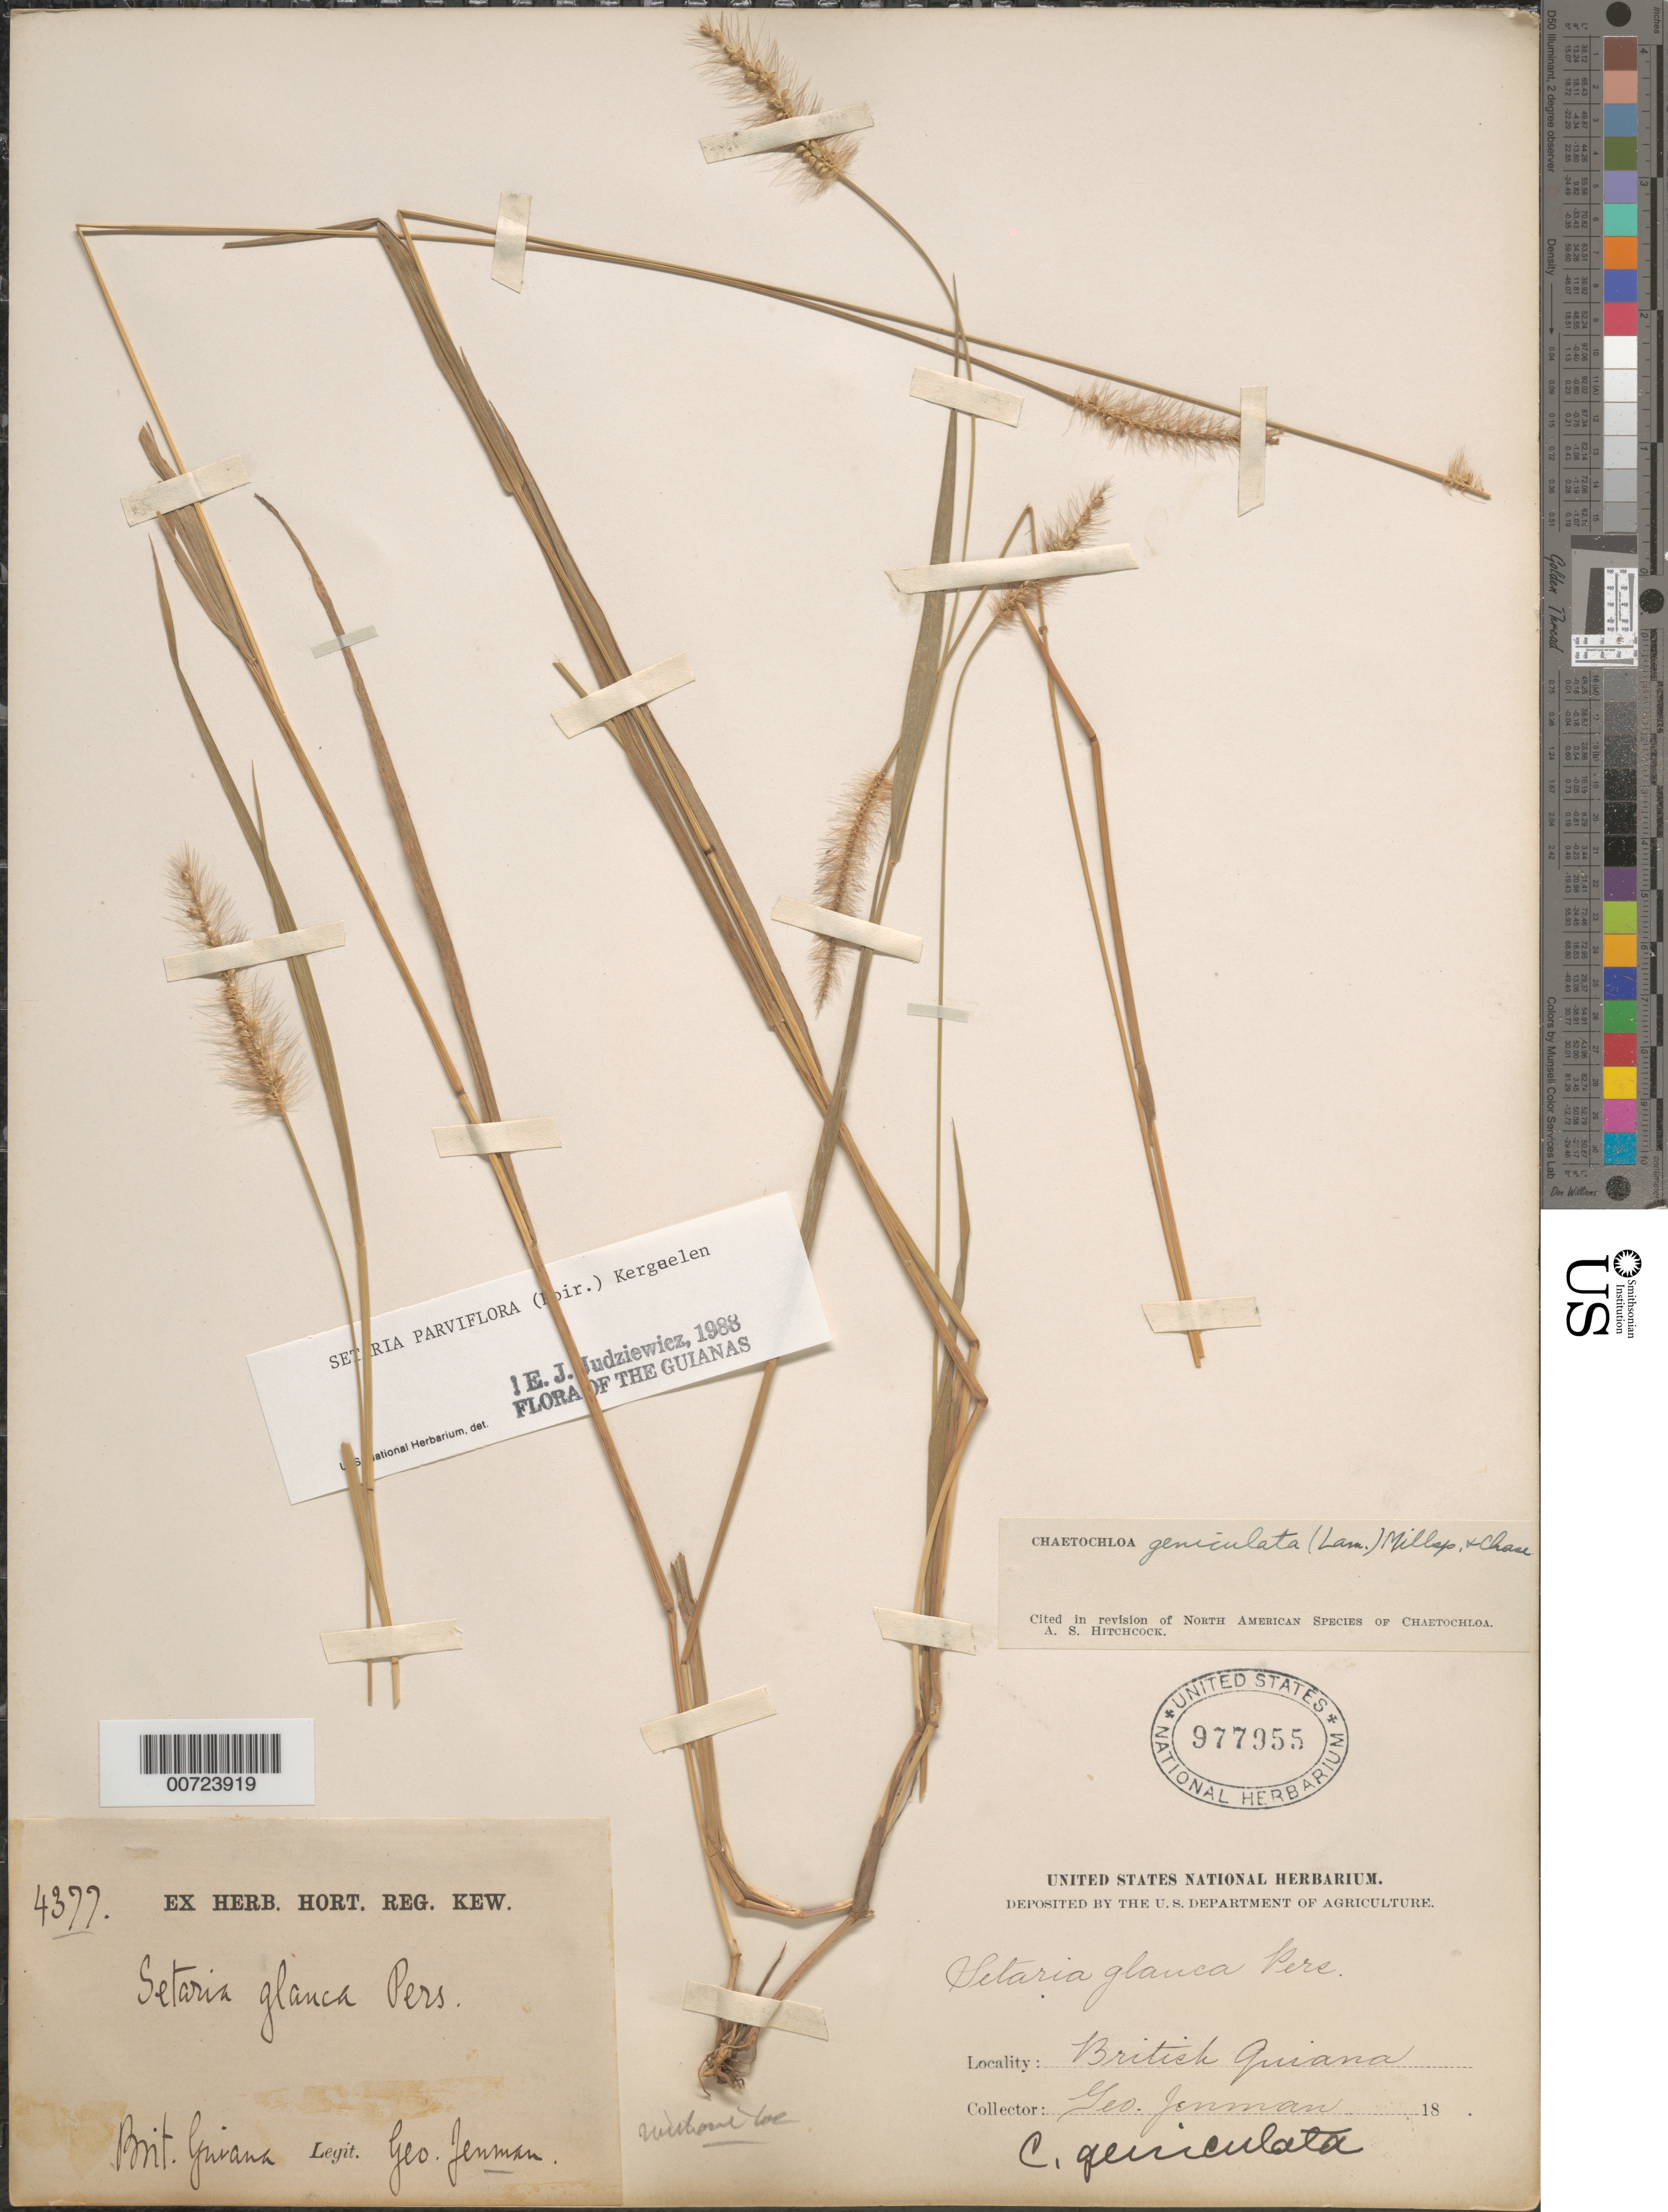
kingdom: Plantae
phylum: Tracheophyta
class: Liliopsida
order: Poales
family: Poaceae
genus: Setaria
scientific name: Setaria parviflora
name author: (Poir.) Kerguélen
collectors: G. S. Jenman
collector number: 4377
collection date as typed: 18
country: Guyana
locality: British Guiana.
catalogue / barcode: US 977955